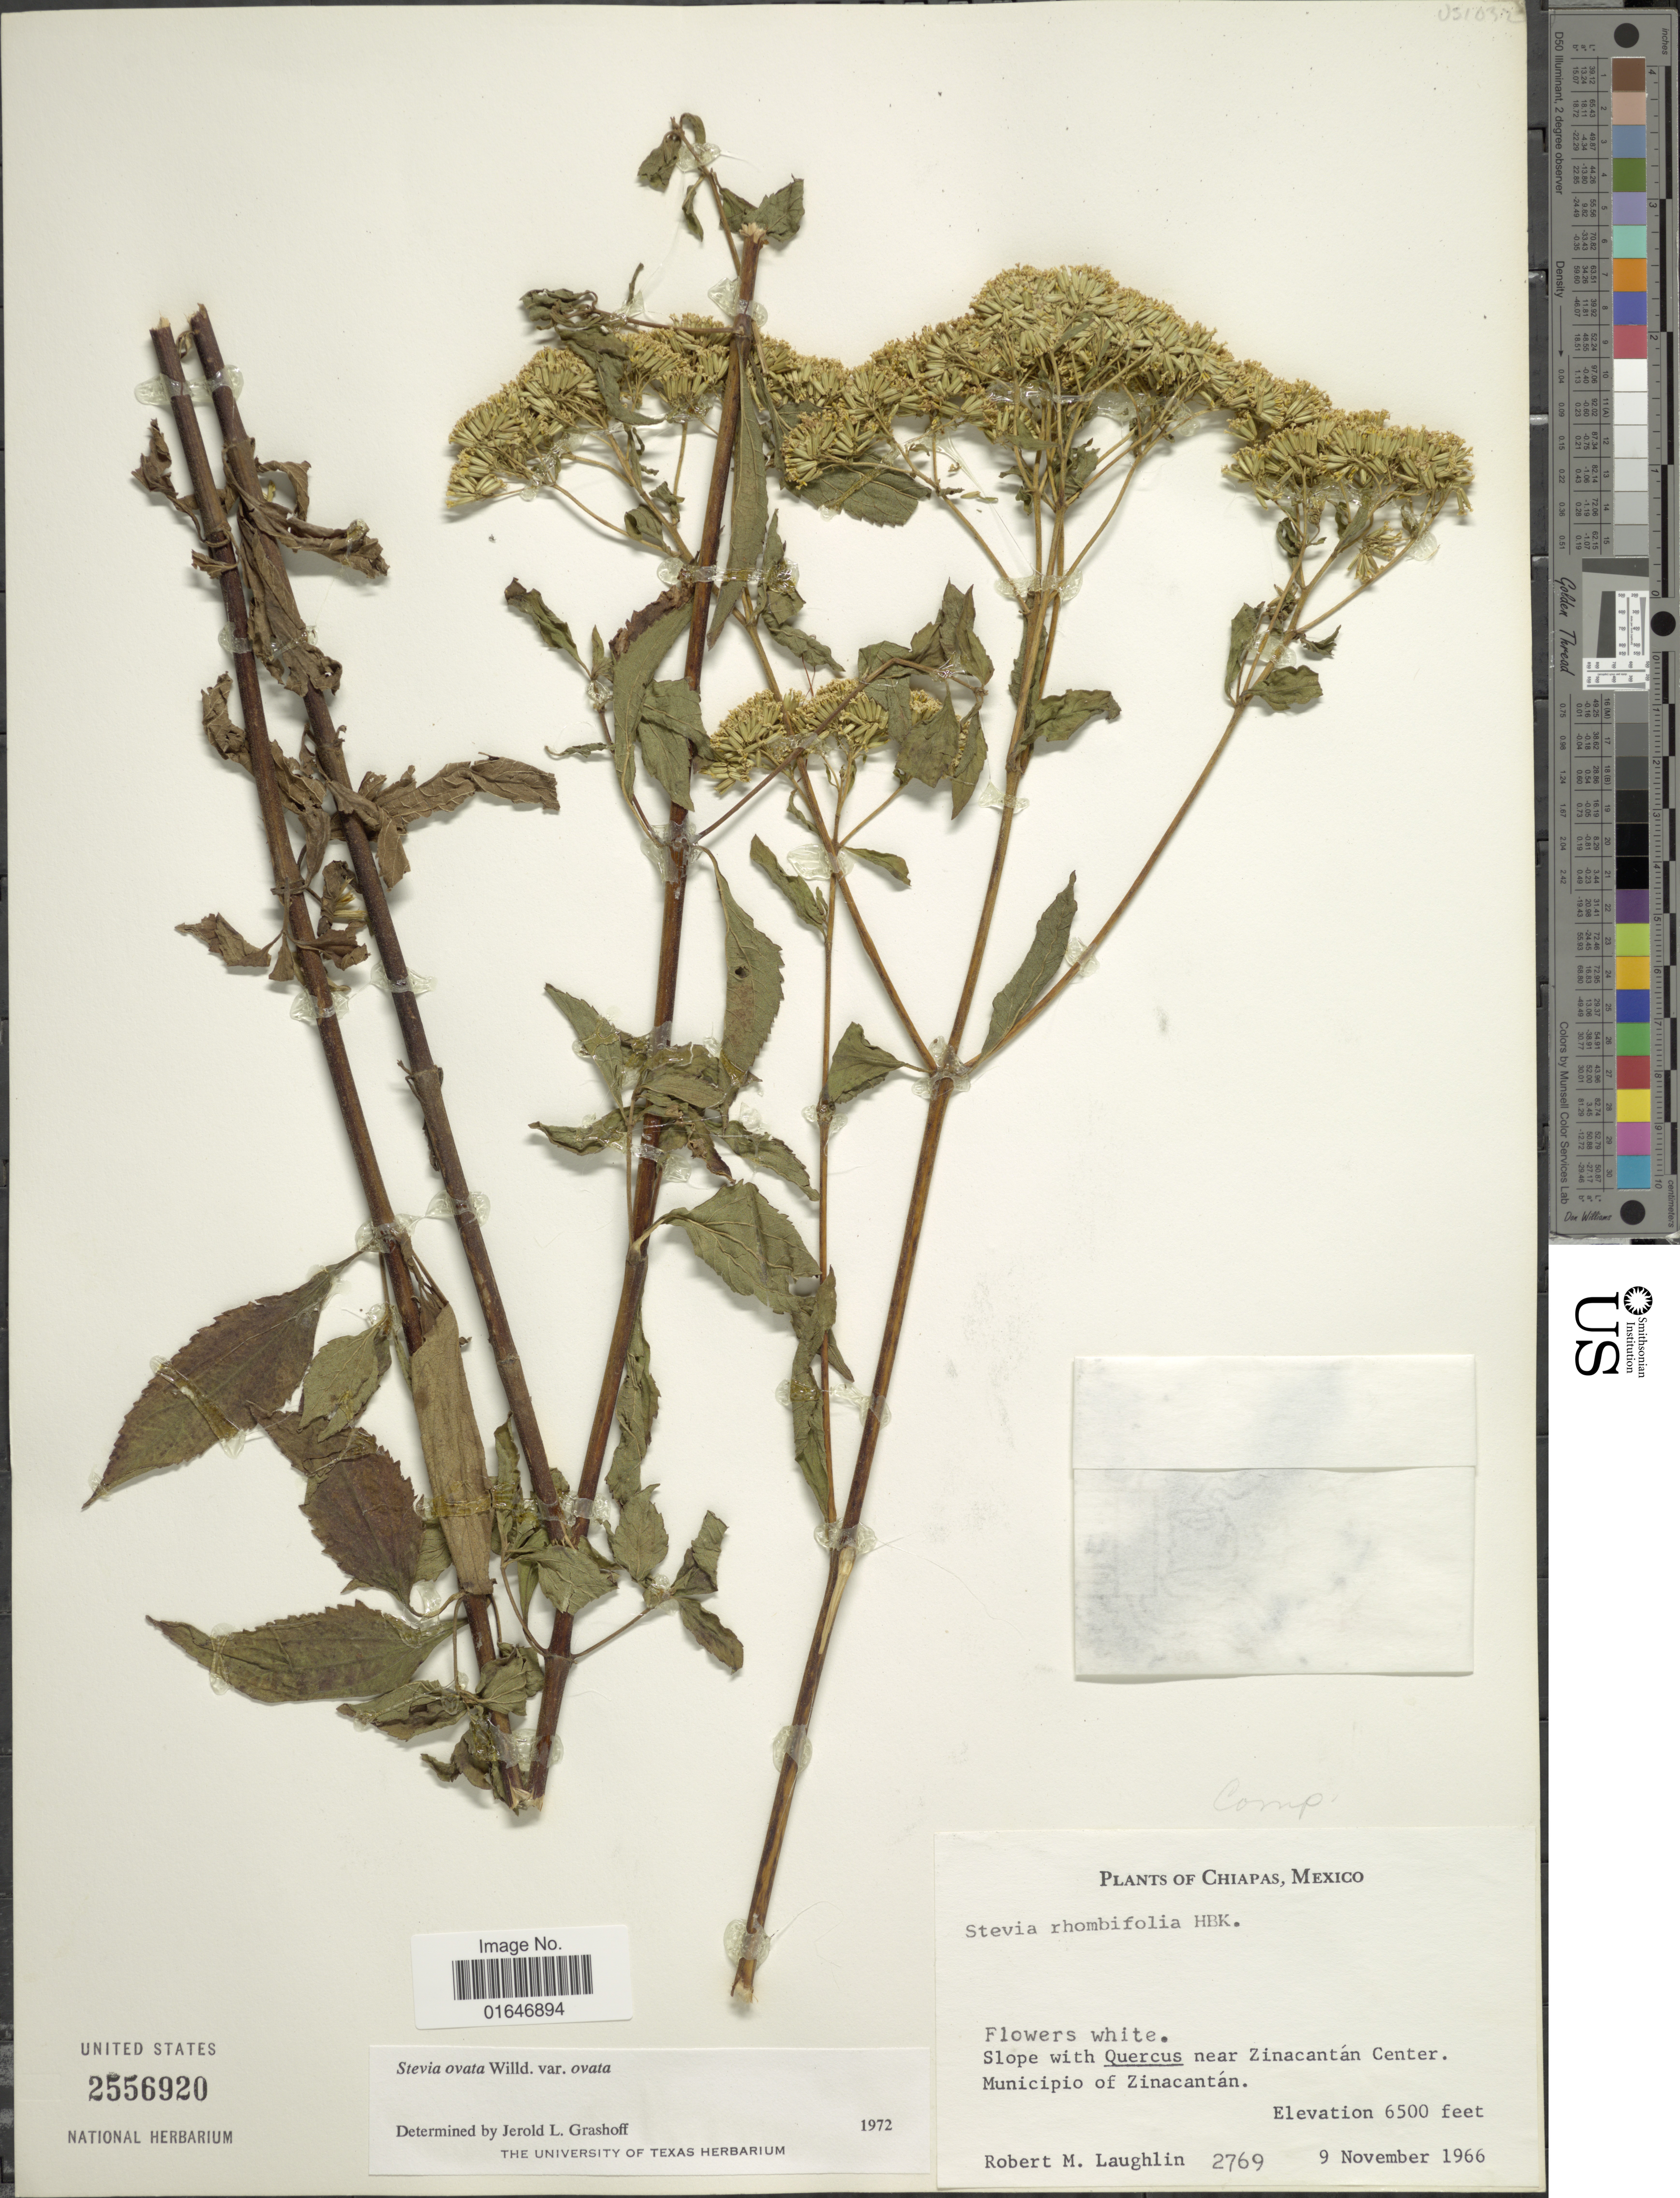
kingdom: Plantae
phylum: Tracheophyta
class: Magnoliopsida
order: Asterales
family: Asteraceae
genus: Stevia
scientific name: Stevia ovata var. ovata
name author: Willd.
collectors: R. M. Laughlin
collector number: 2769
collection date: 1966-11-09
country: Mexico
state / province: Chiapas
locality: Slope with Quercus near Zinacatán Center, Municipio of Zinacantán.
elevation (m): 1981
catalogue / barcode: US 2556920